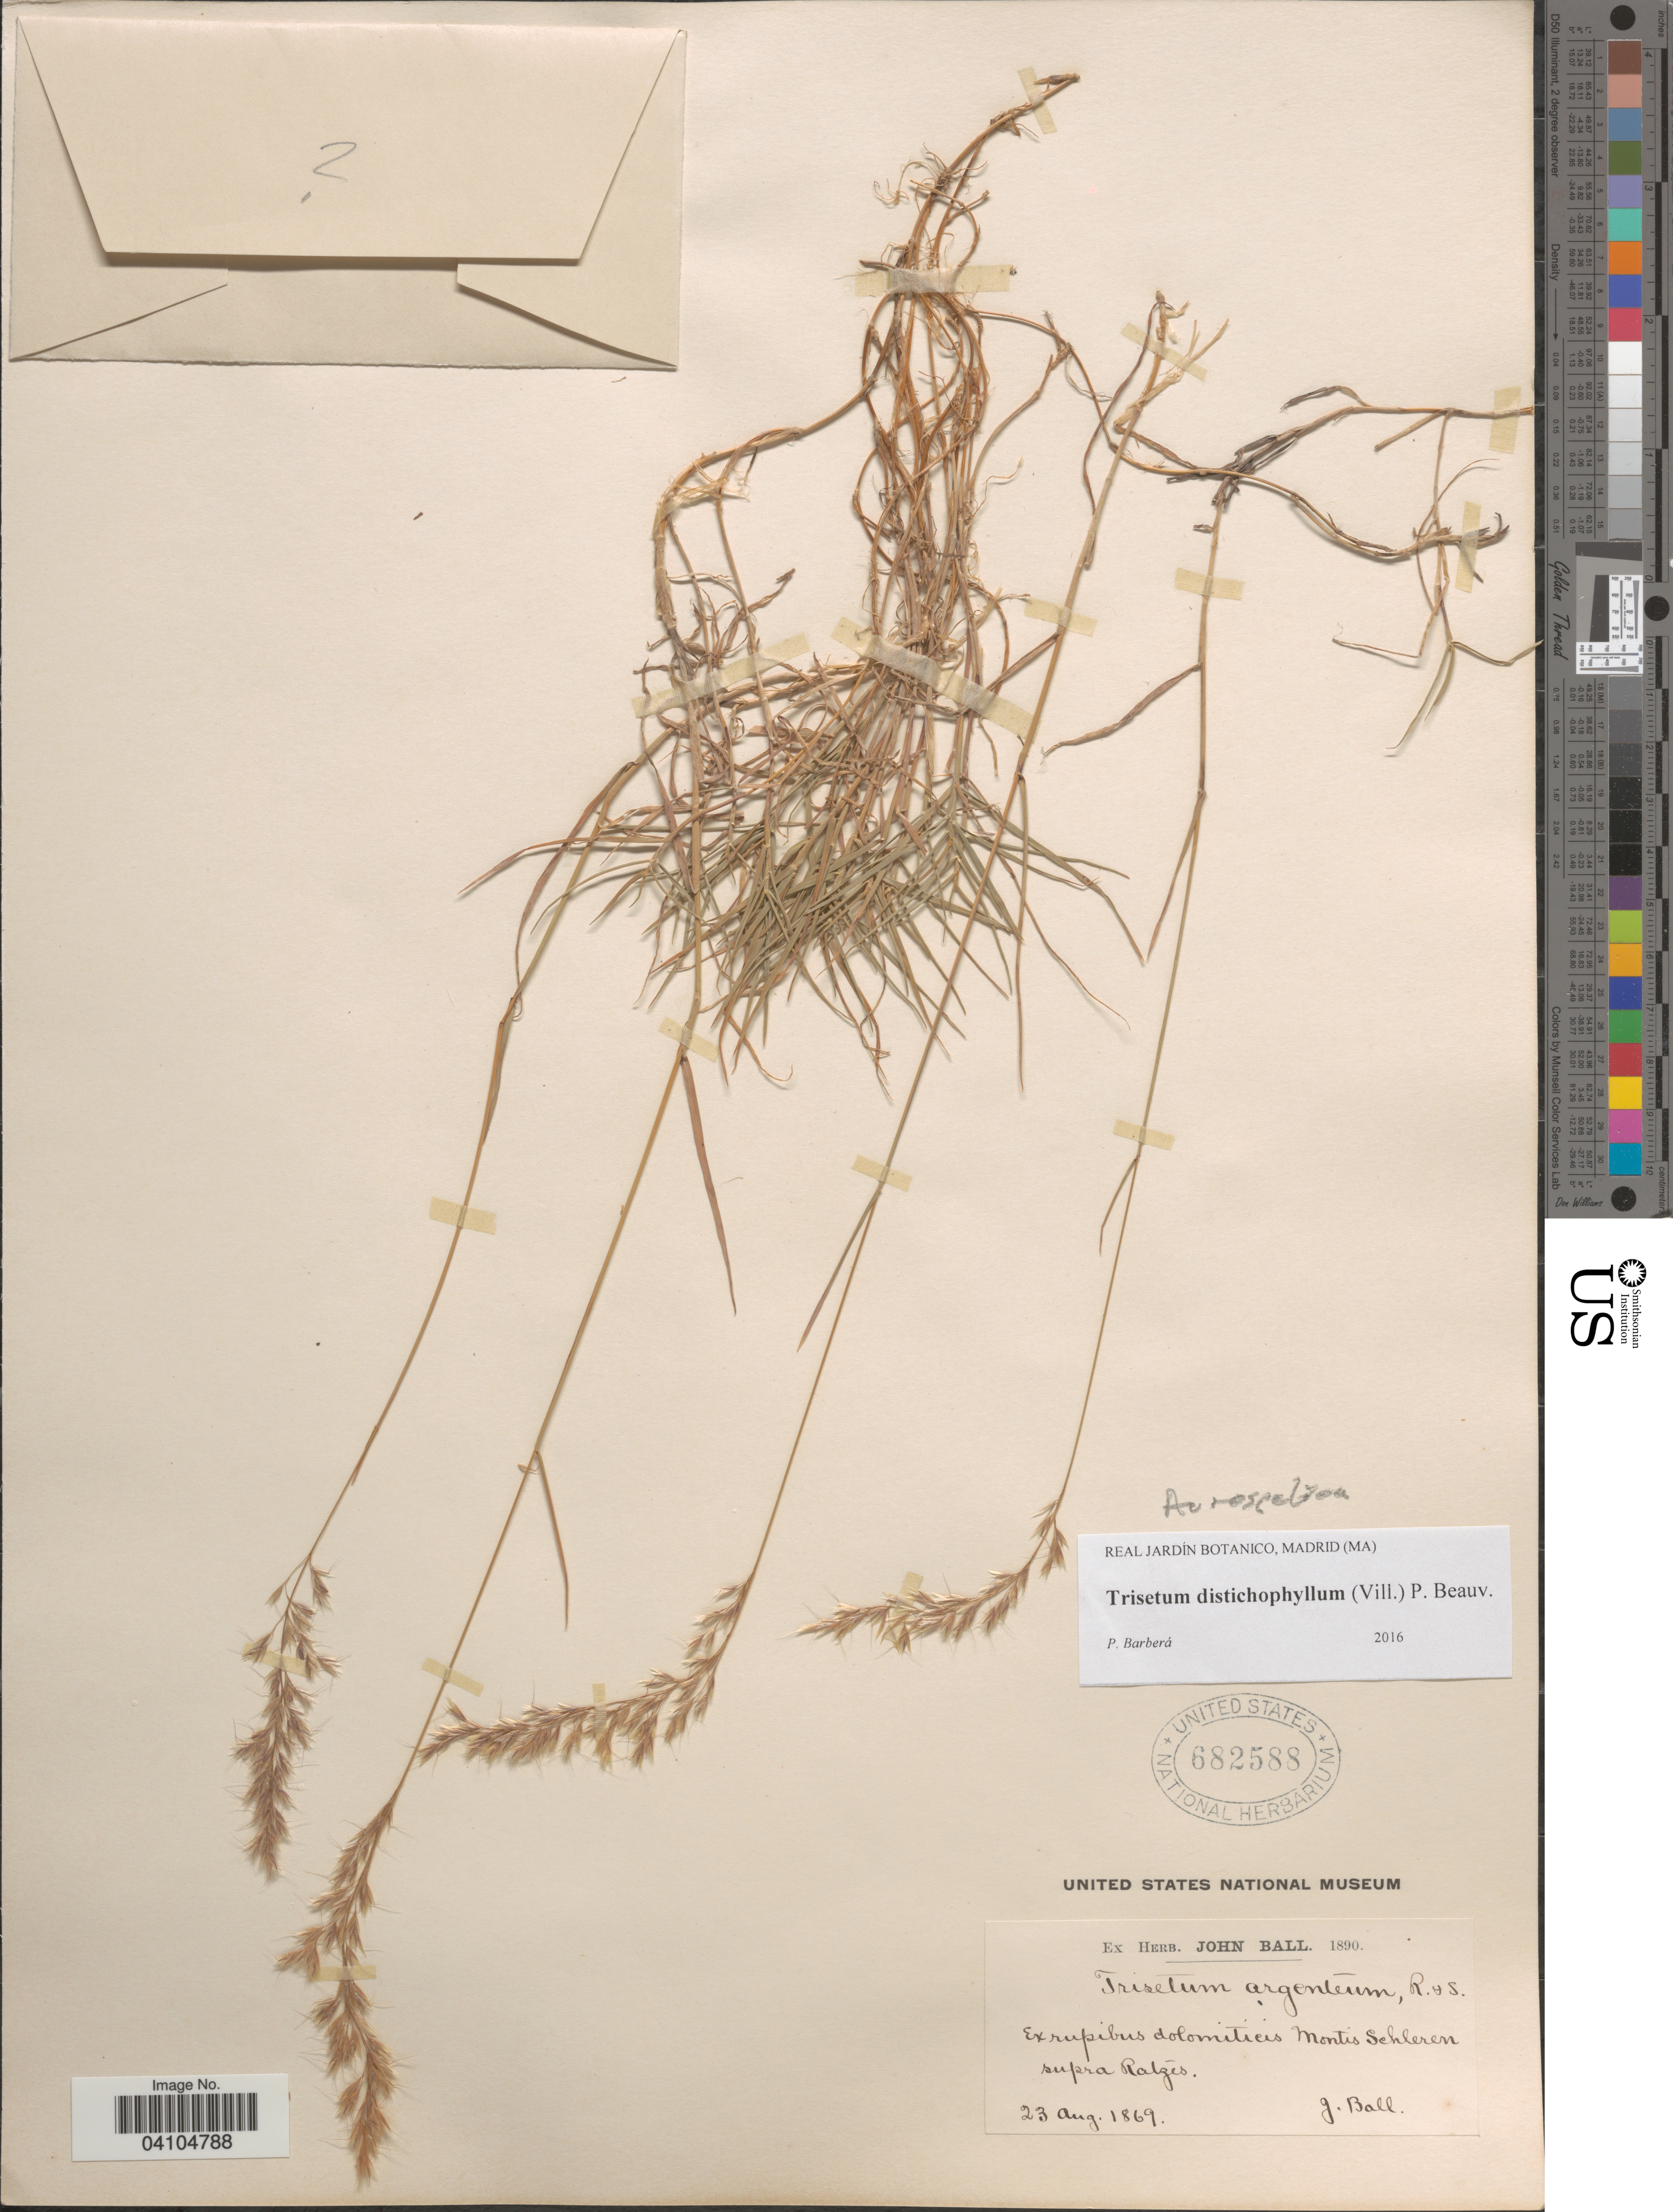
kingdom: Plantae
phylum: Tracheophyta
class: Liliopsida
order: Poales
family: Poaceae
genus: Acrospelion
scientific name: Acrospelion distichophyllum ined.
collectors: J. Ball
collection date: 1869-08-23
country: Switzerland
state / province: Zurich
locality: Ex rupibus dolomiticus Montis Schleren supra Ratzes. (Mount Schlieren).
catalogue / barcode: US 682588